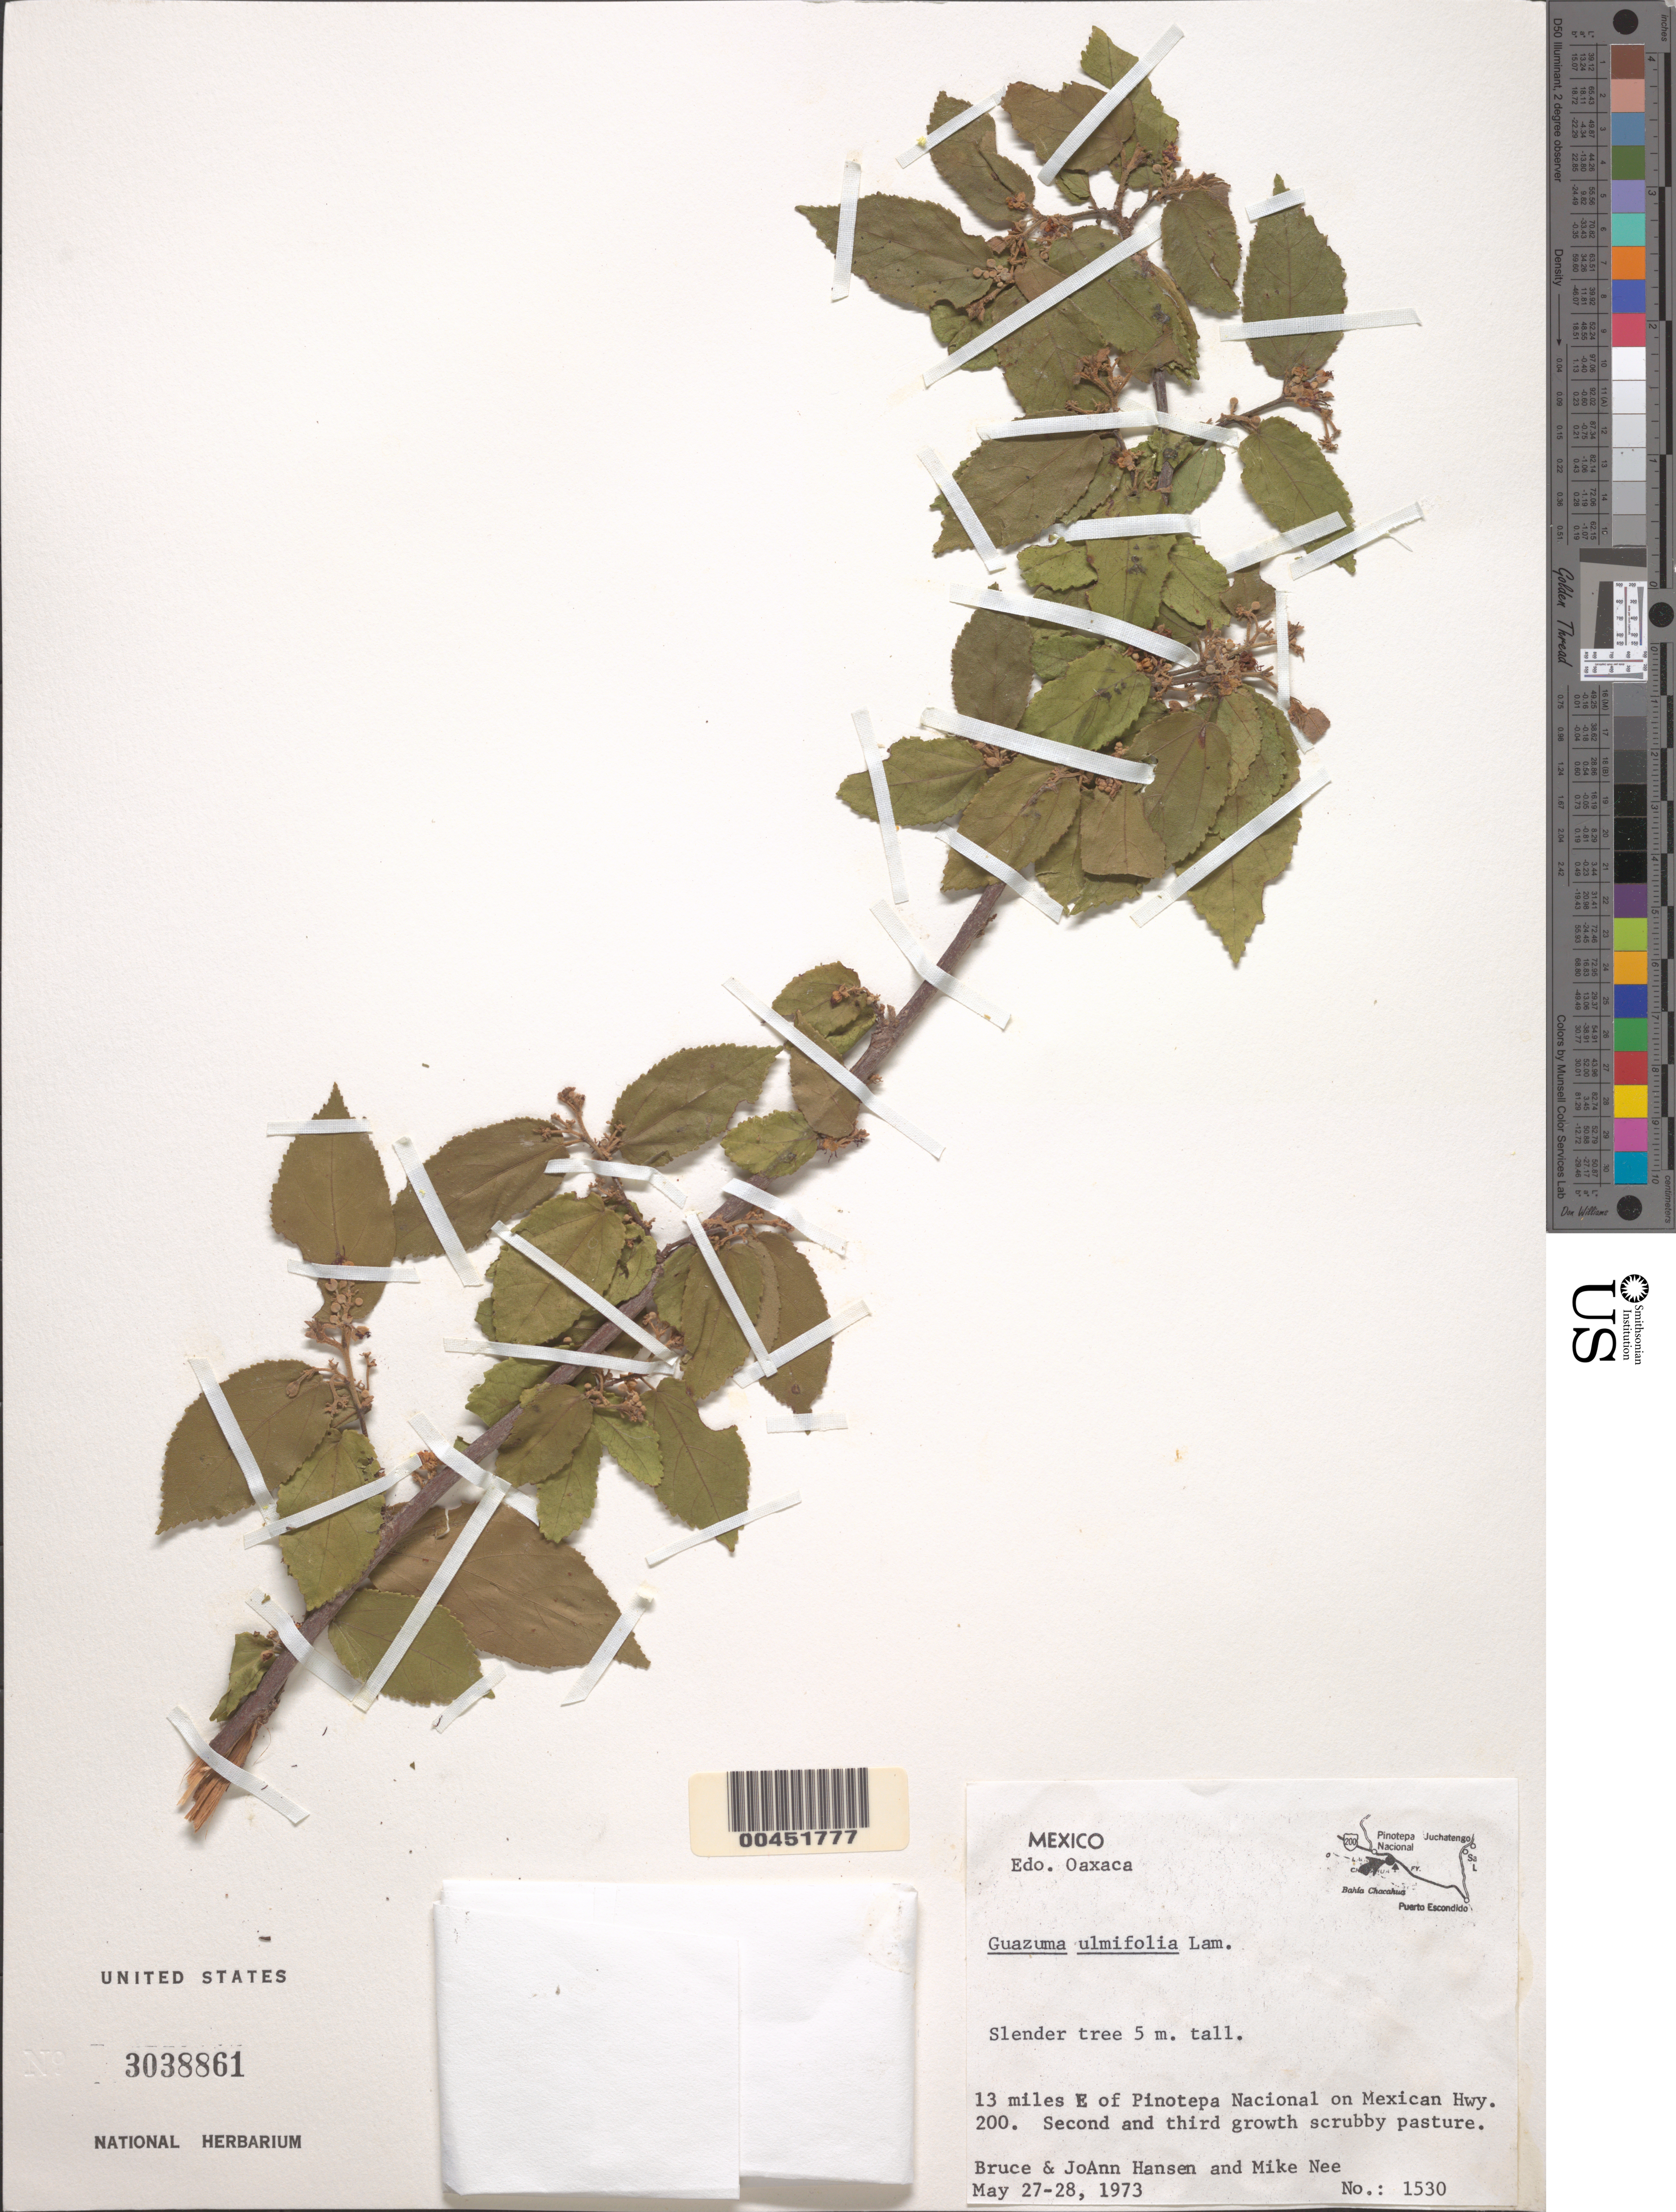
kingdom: Plantae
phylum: Tracheophyta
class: Magnoliopsida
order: Malvales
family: Malvaceae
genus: Guazuma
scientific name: Guazuma ulmifolia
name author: Lam.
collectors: B. Hansen, J. Hansen & M. Nee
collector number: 1530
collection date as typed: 27 May 1973 to 28 May 1973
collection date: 1973-05-27/1973-05-28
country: Mexico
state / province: Oaxaca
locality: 13 mi. E of Pinotepa Nacional on Mexican Hwy 200.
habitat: Second and third growth scrubby pasture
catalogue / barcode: US 3038861